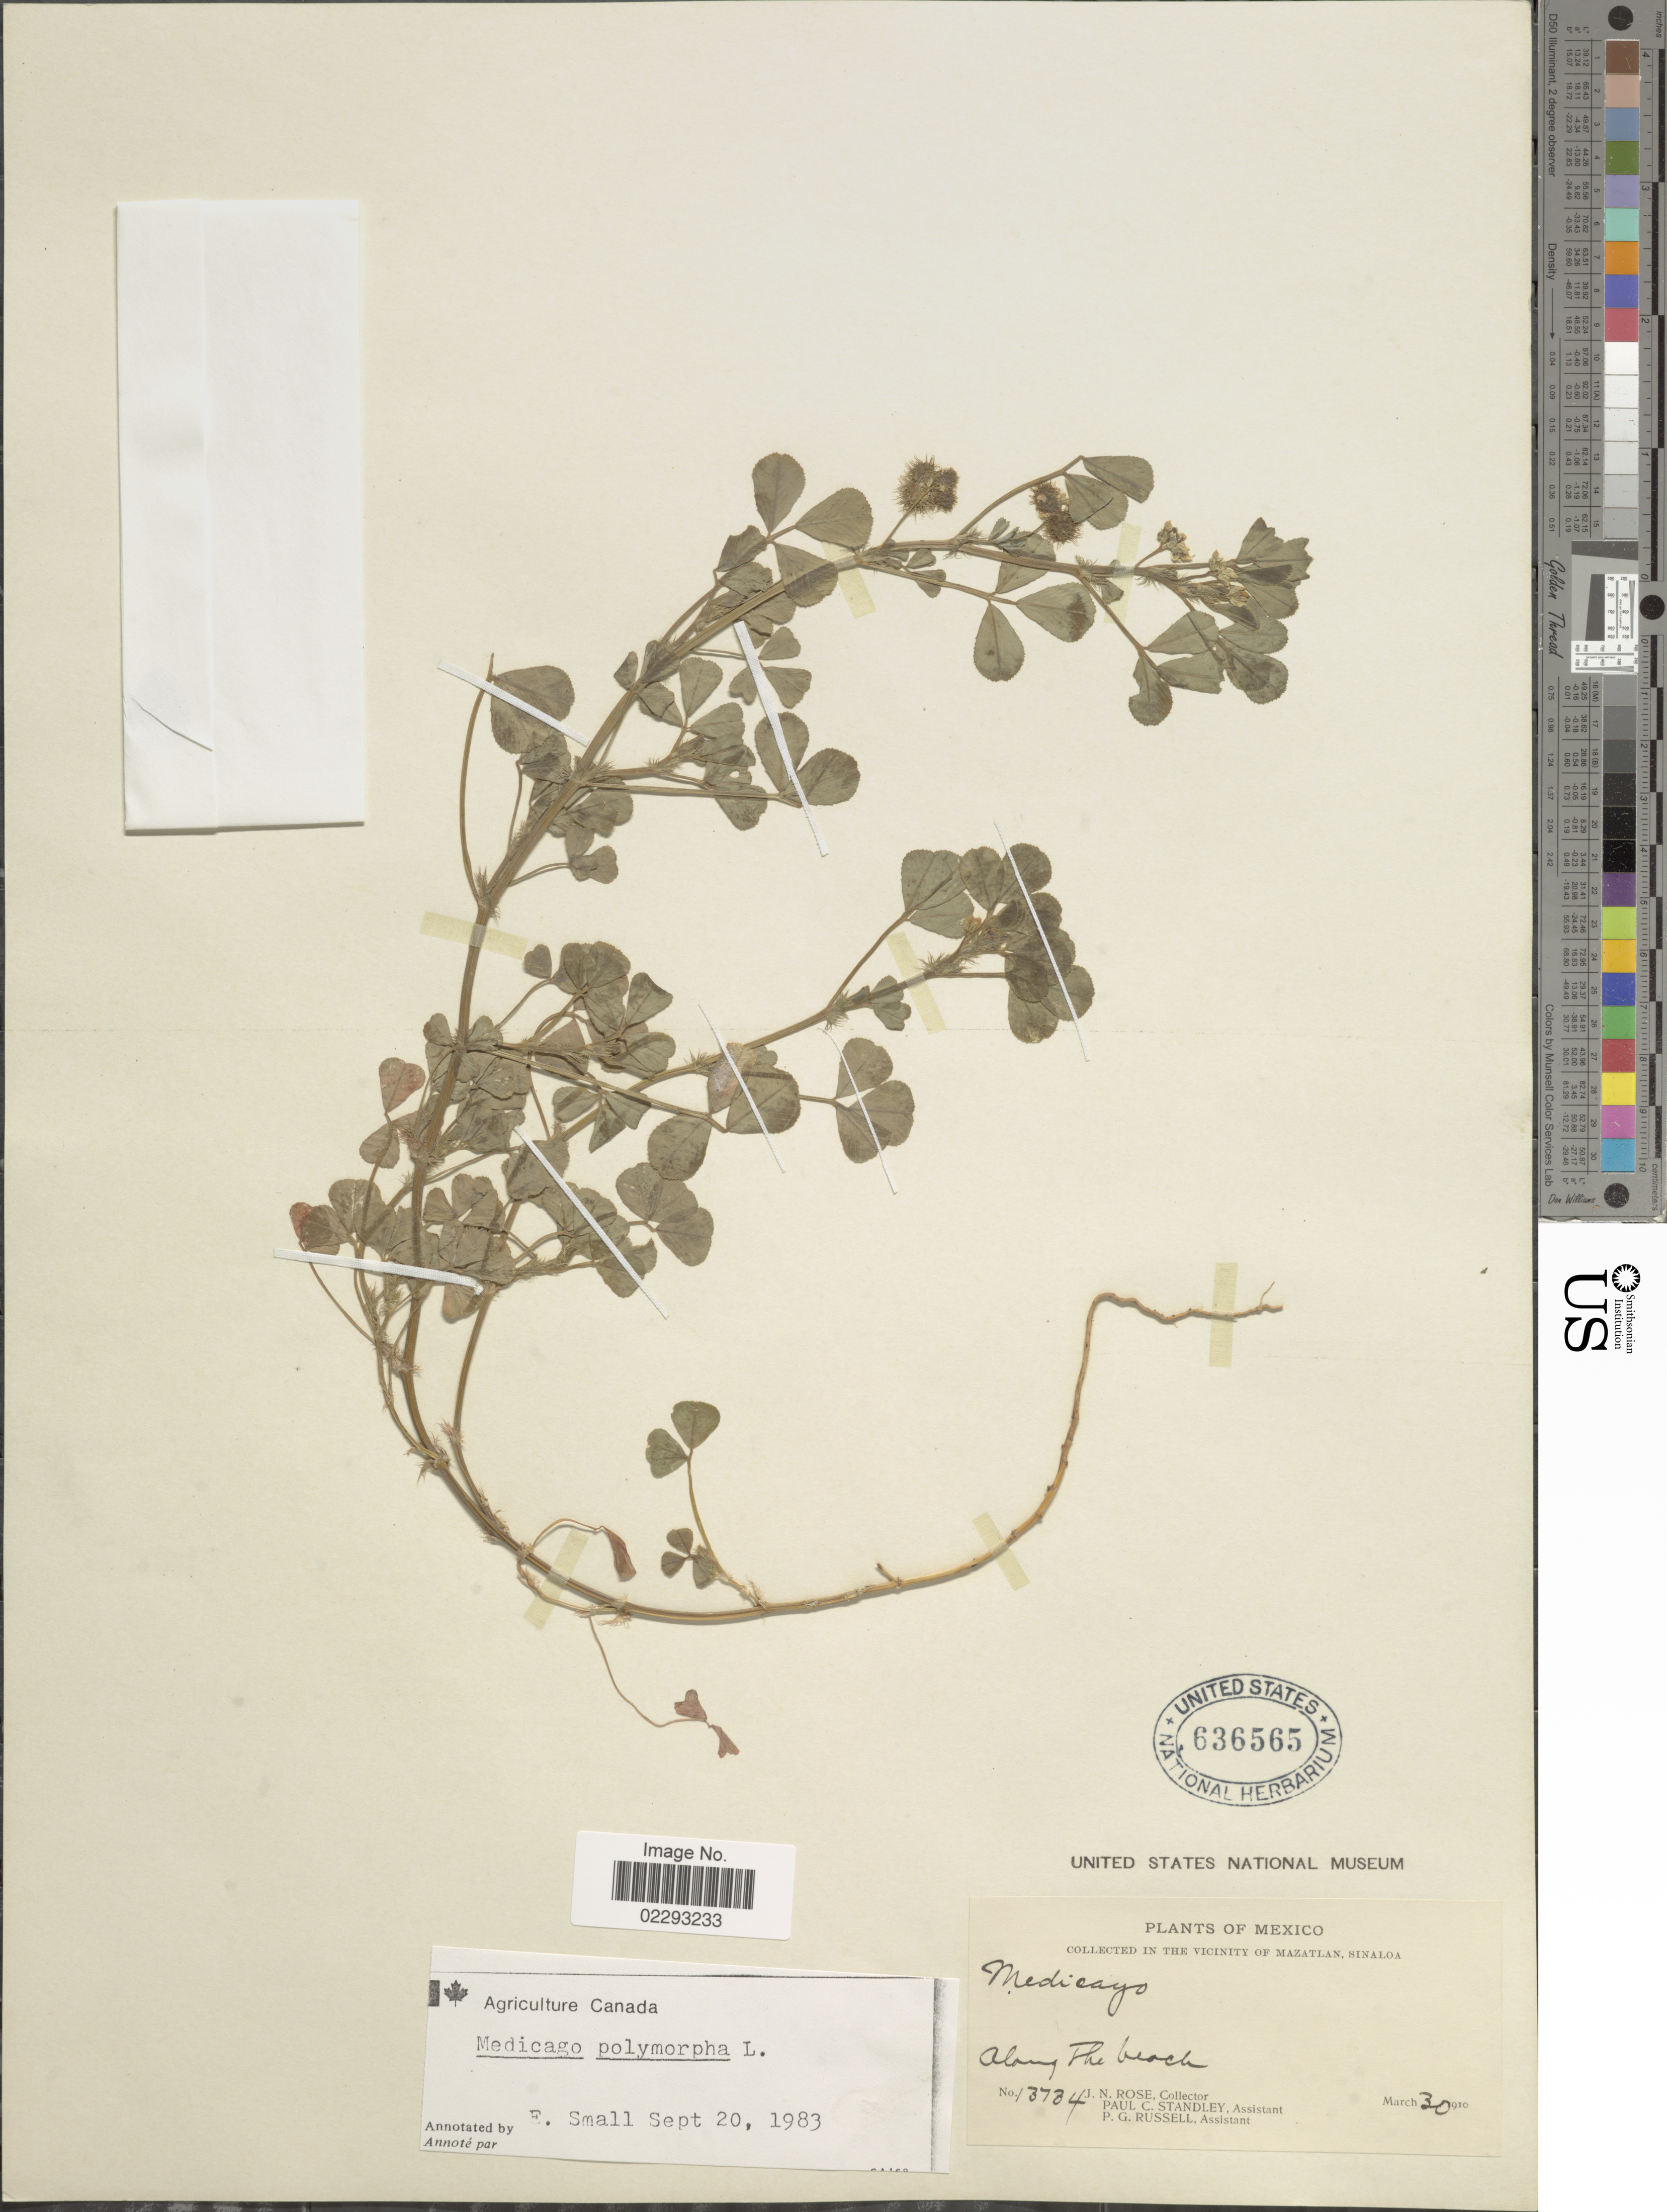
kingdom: Plantae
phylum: Tracheophyta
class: Magnoliopsida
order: Fabales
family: Fabaceae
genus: Medicago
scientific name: Medicago polymorpha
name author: L.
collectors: J. N. Rose, P. C. Standley & P. G. Russell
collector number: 13734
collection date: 1910-03-30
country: Mexico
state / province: Sinaloa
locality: In the vicinity of Mazatlan, along the beach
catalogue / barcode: US 636565